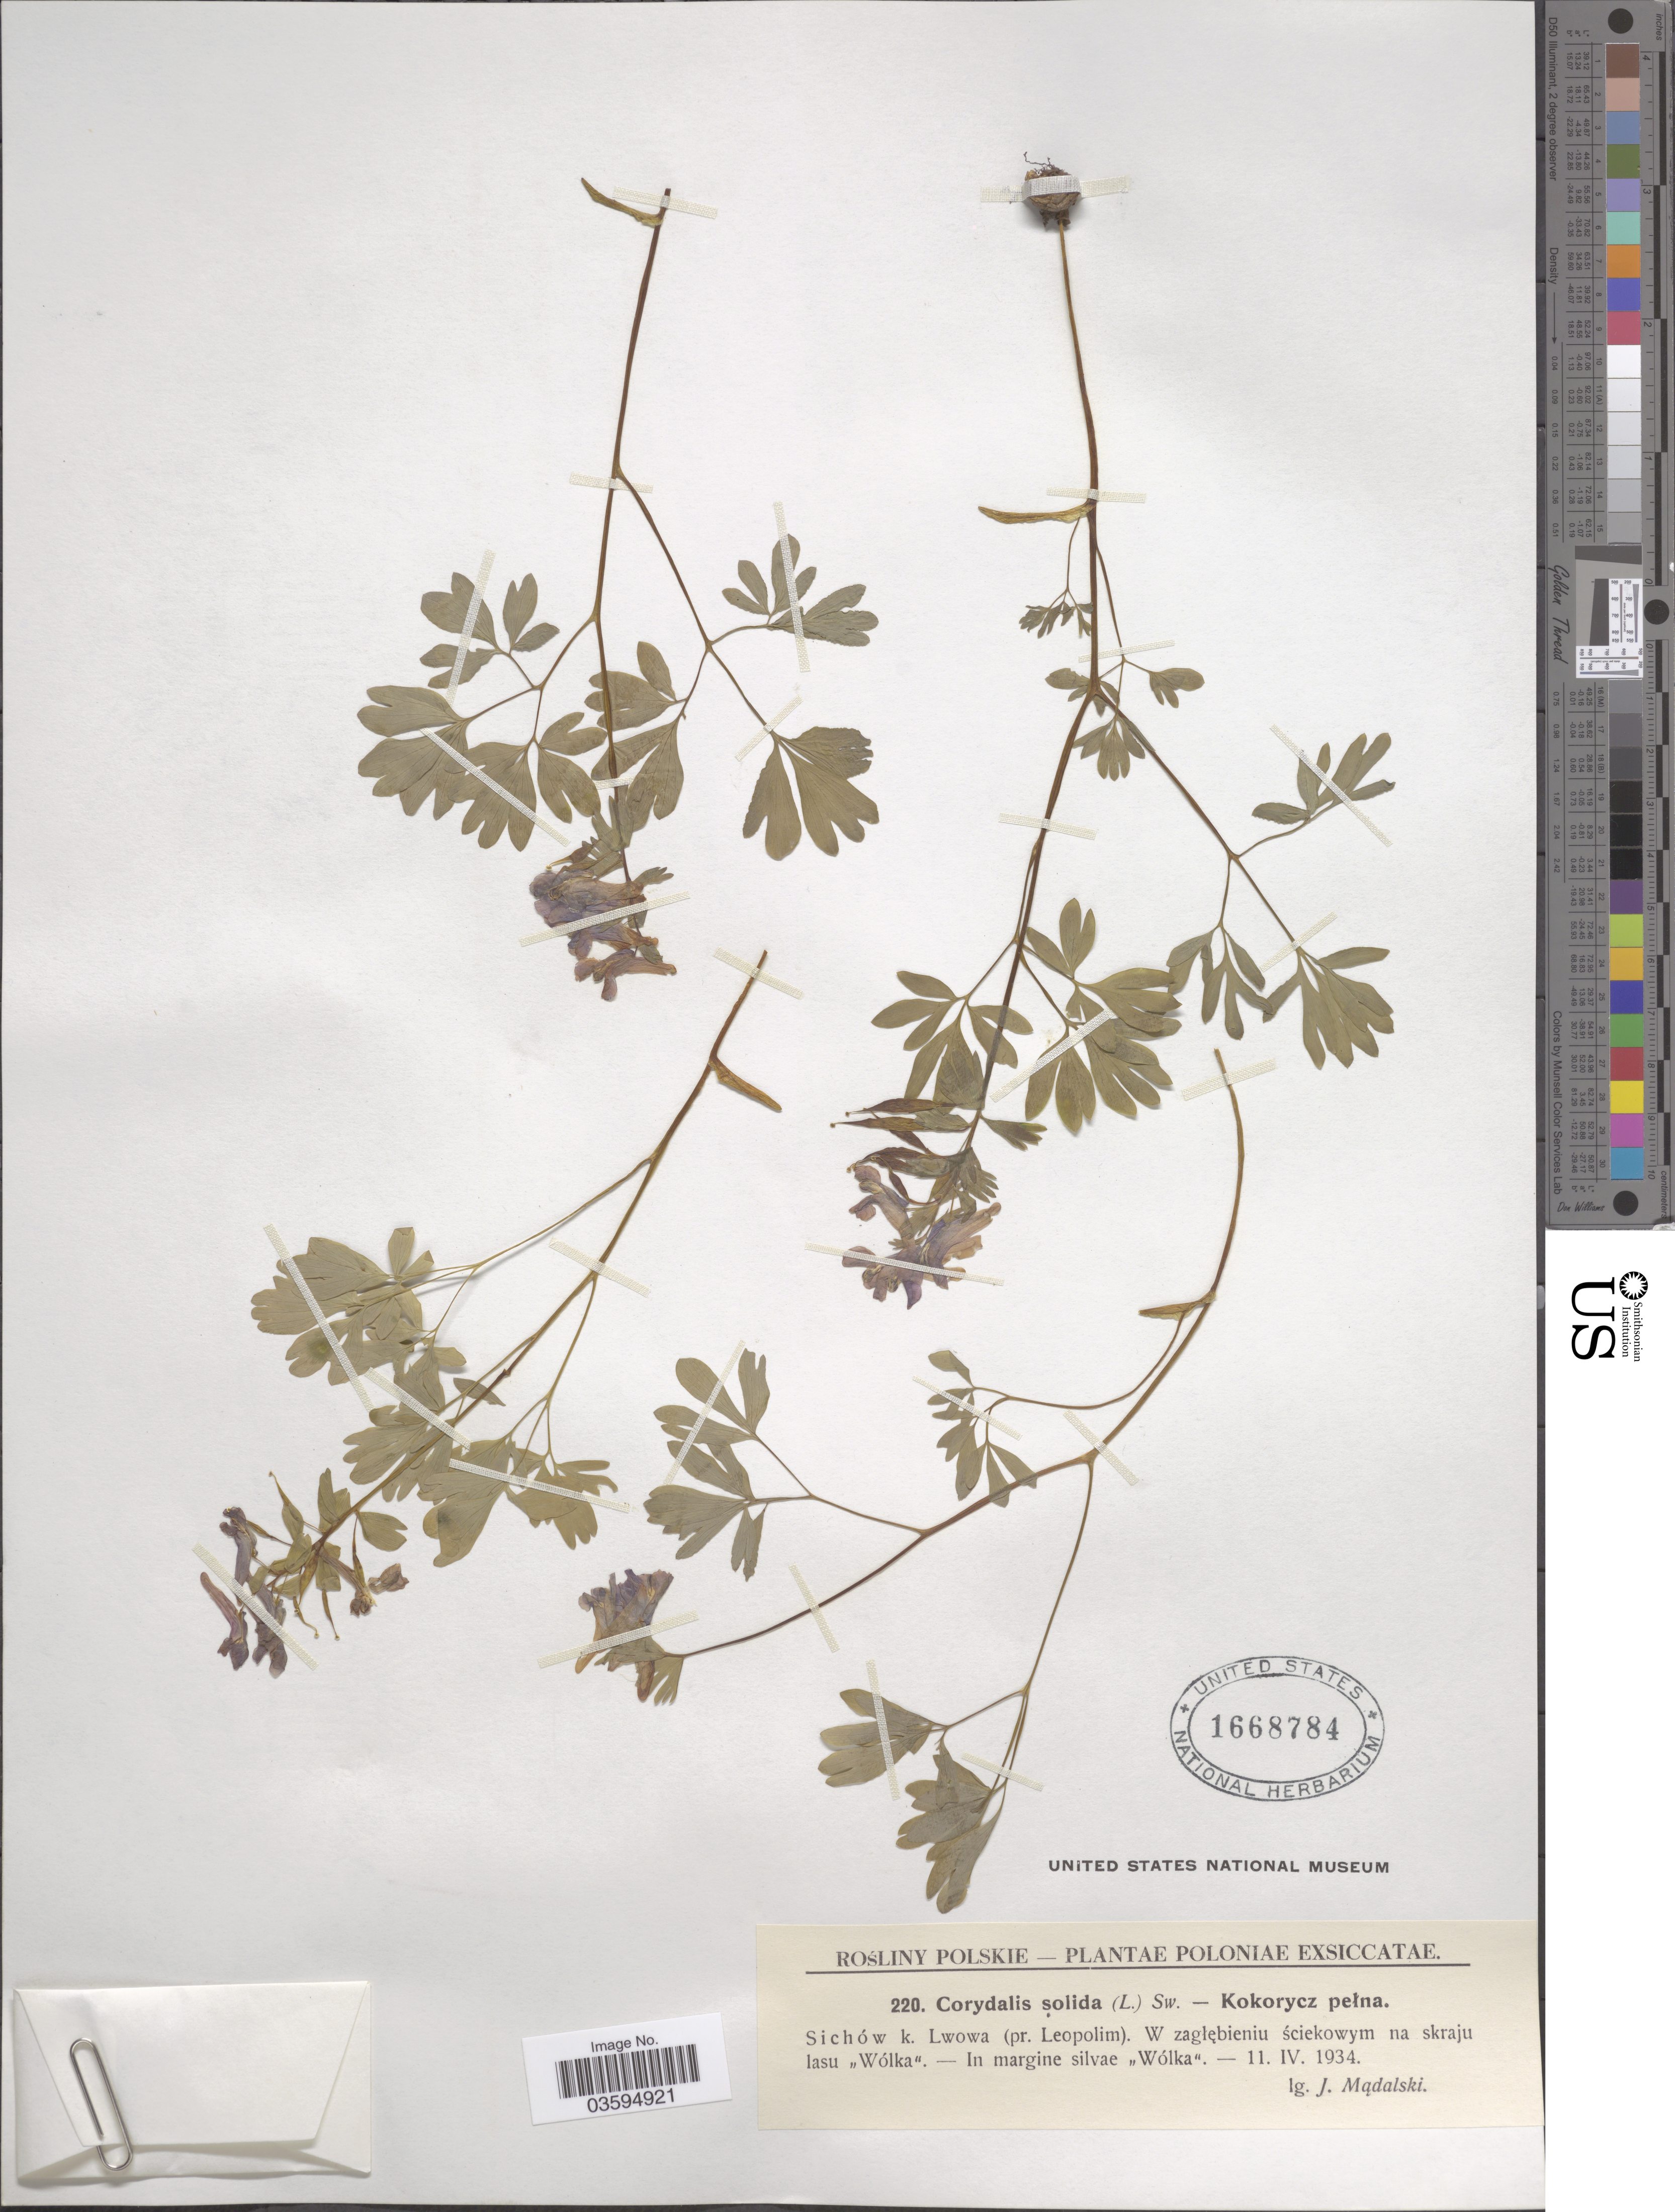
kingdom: Plantae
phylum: Tracheophyta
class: Magnoliopsida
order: Ranunculales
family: Papaveraceae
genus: Corydalis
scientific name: Corydalis solida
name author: (L.) Clairv.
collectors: J. Madalski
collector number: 220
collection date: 1934-04-11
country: Poland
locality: Poloniae. Sichów k. Lwowa (pr. Leopolim). W zagłębieniu ściekowym na skraju Iasu ,,Wókla". In margine silvae ,,Wólka".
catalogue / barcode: US 1668784